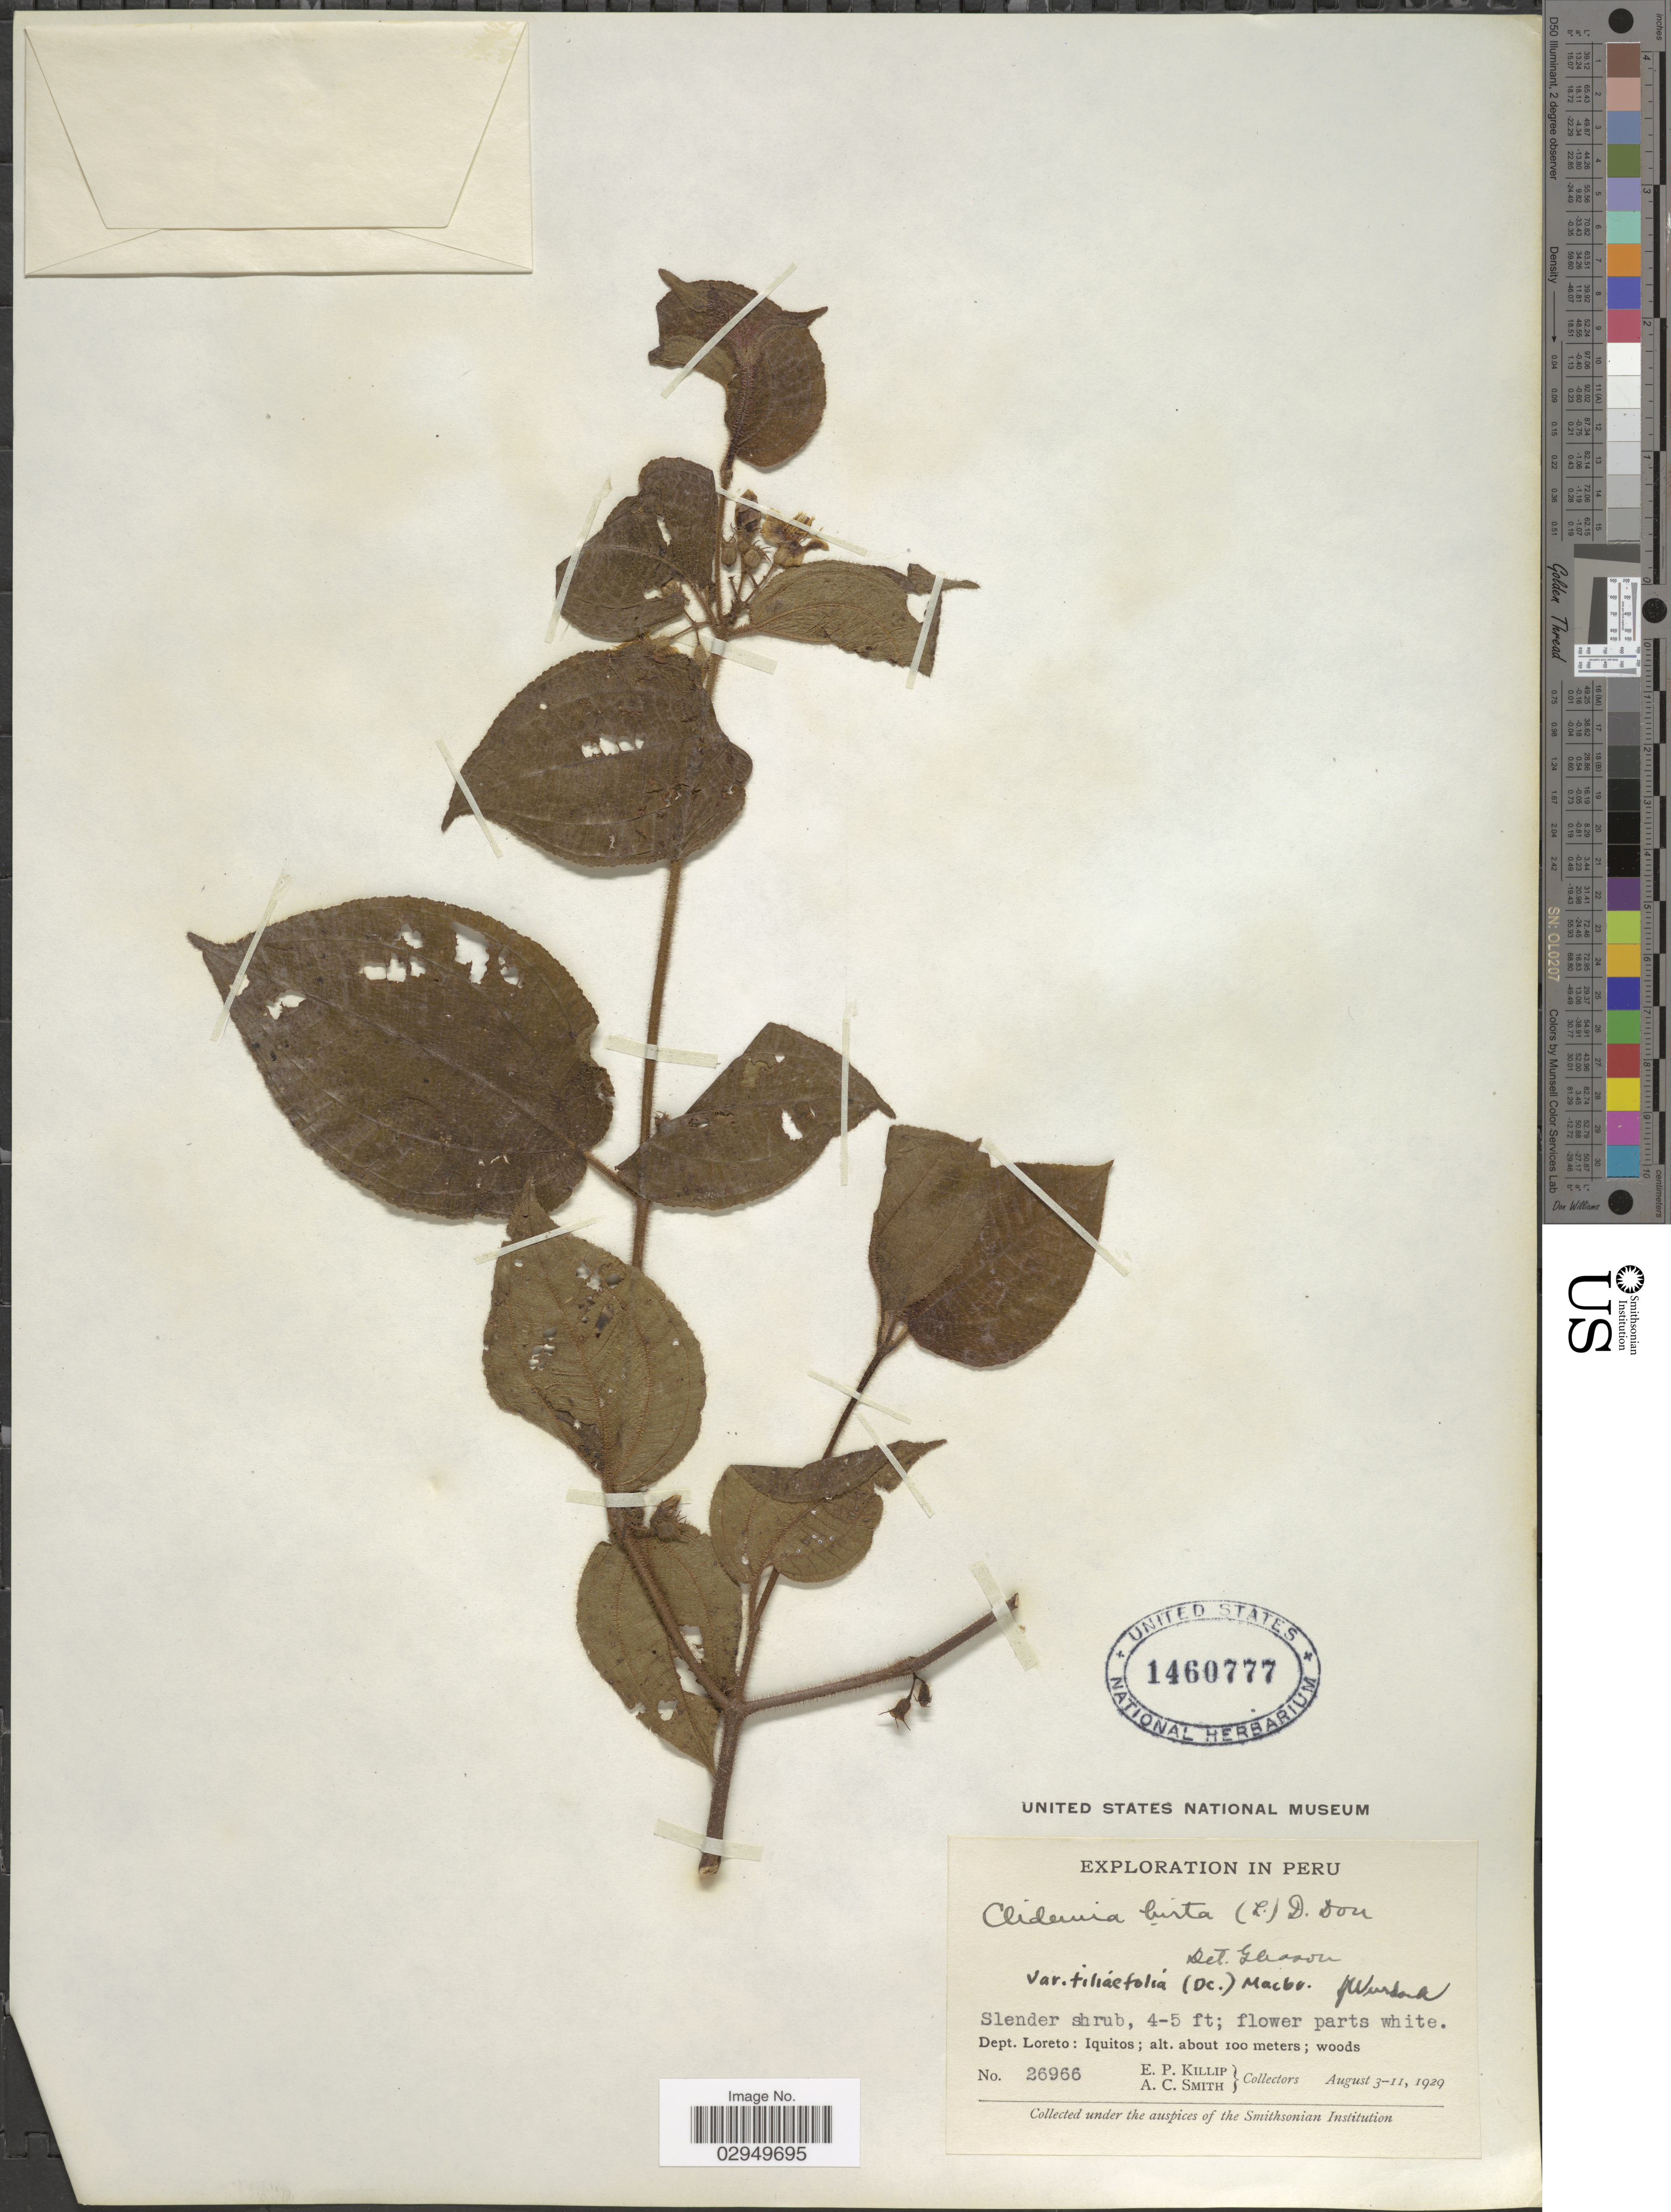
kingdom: Plantae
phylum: Tracheophyta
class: Magnoliopsida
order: Myrtales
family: Melastomataceae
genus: Clidemia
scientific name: Clidemia hirta var. tiliifolia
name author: (DC.) J.F. Macbr.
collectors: E. P. Killip & A. C. Smith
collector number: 26966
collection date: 1929-08-03/1929-08-11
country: Peru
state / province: Loreto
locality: Dept. Loreto: Iquitos.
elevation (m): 100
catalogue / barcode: US 1460777